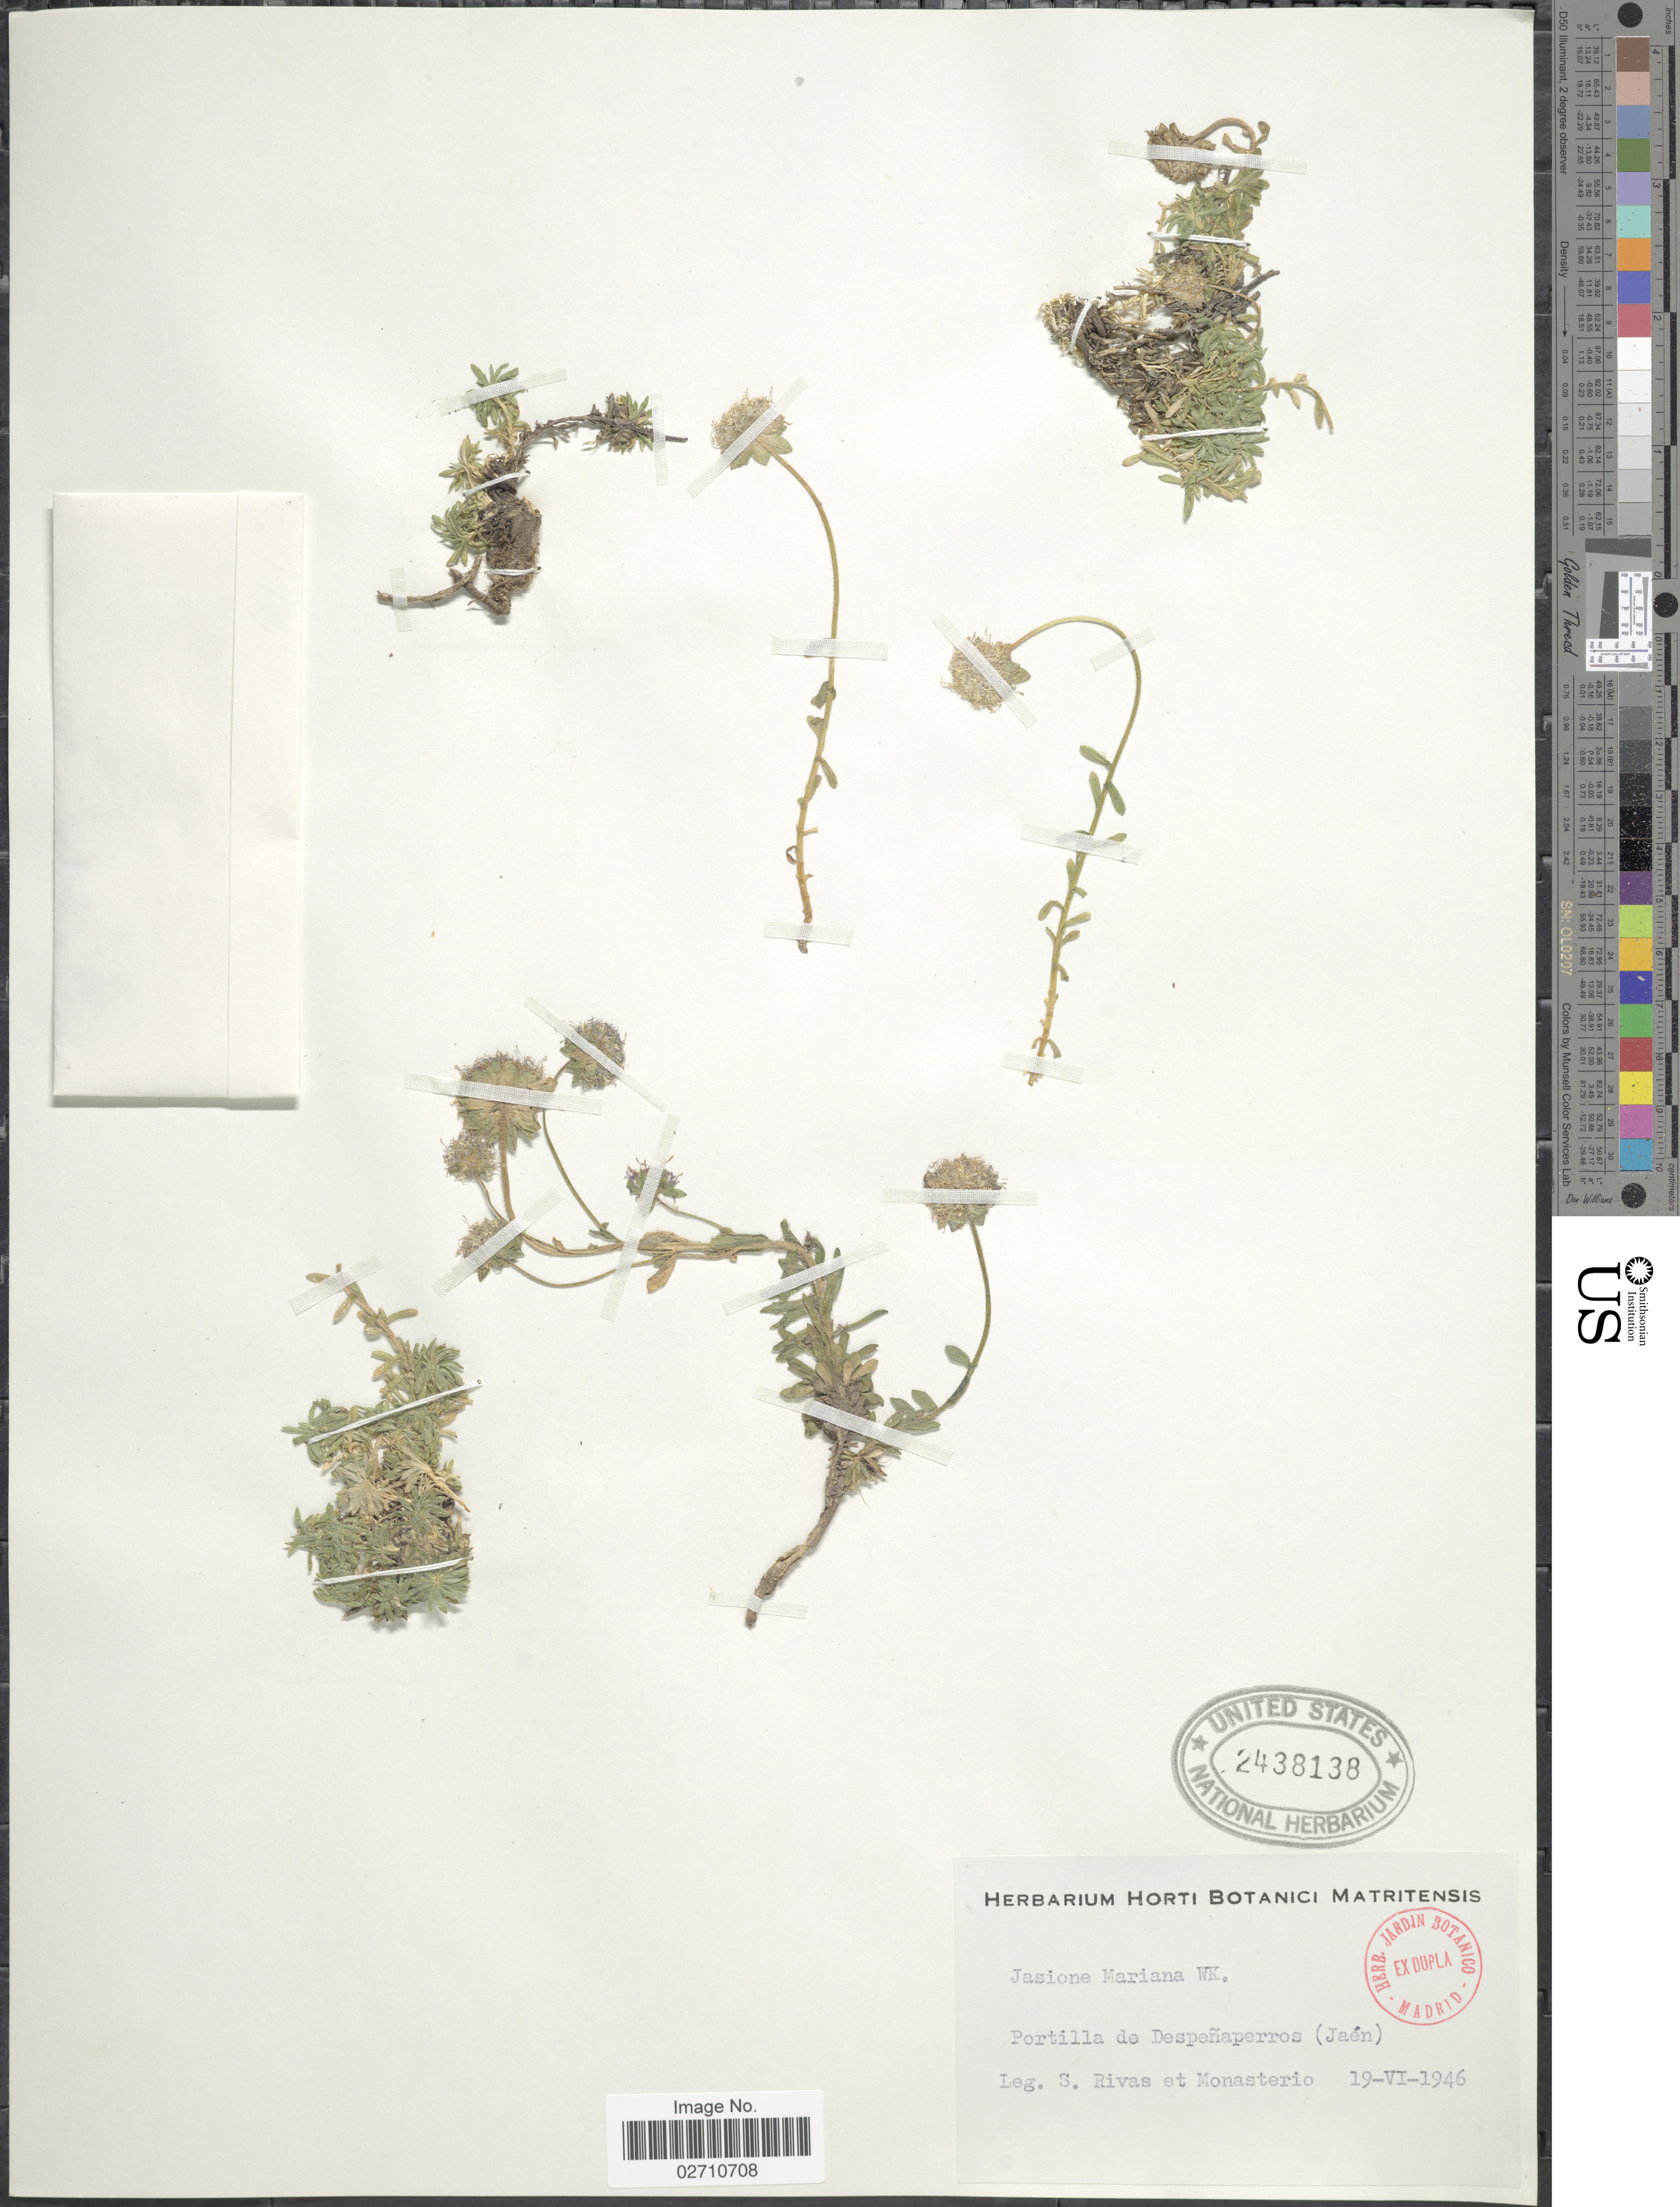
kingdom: Plantae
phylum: Tracheophyta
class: Magnoliopsida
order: Asterales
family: Campanulaceae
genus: Jasione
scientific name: Jasione mariana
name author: Willk.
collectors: S. Rivas & Monasterio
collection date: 1946-06-19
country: Spain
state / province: Andalucía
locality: Portilla de Despenaperros (Jaen)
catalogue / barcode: US 2438138